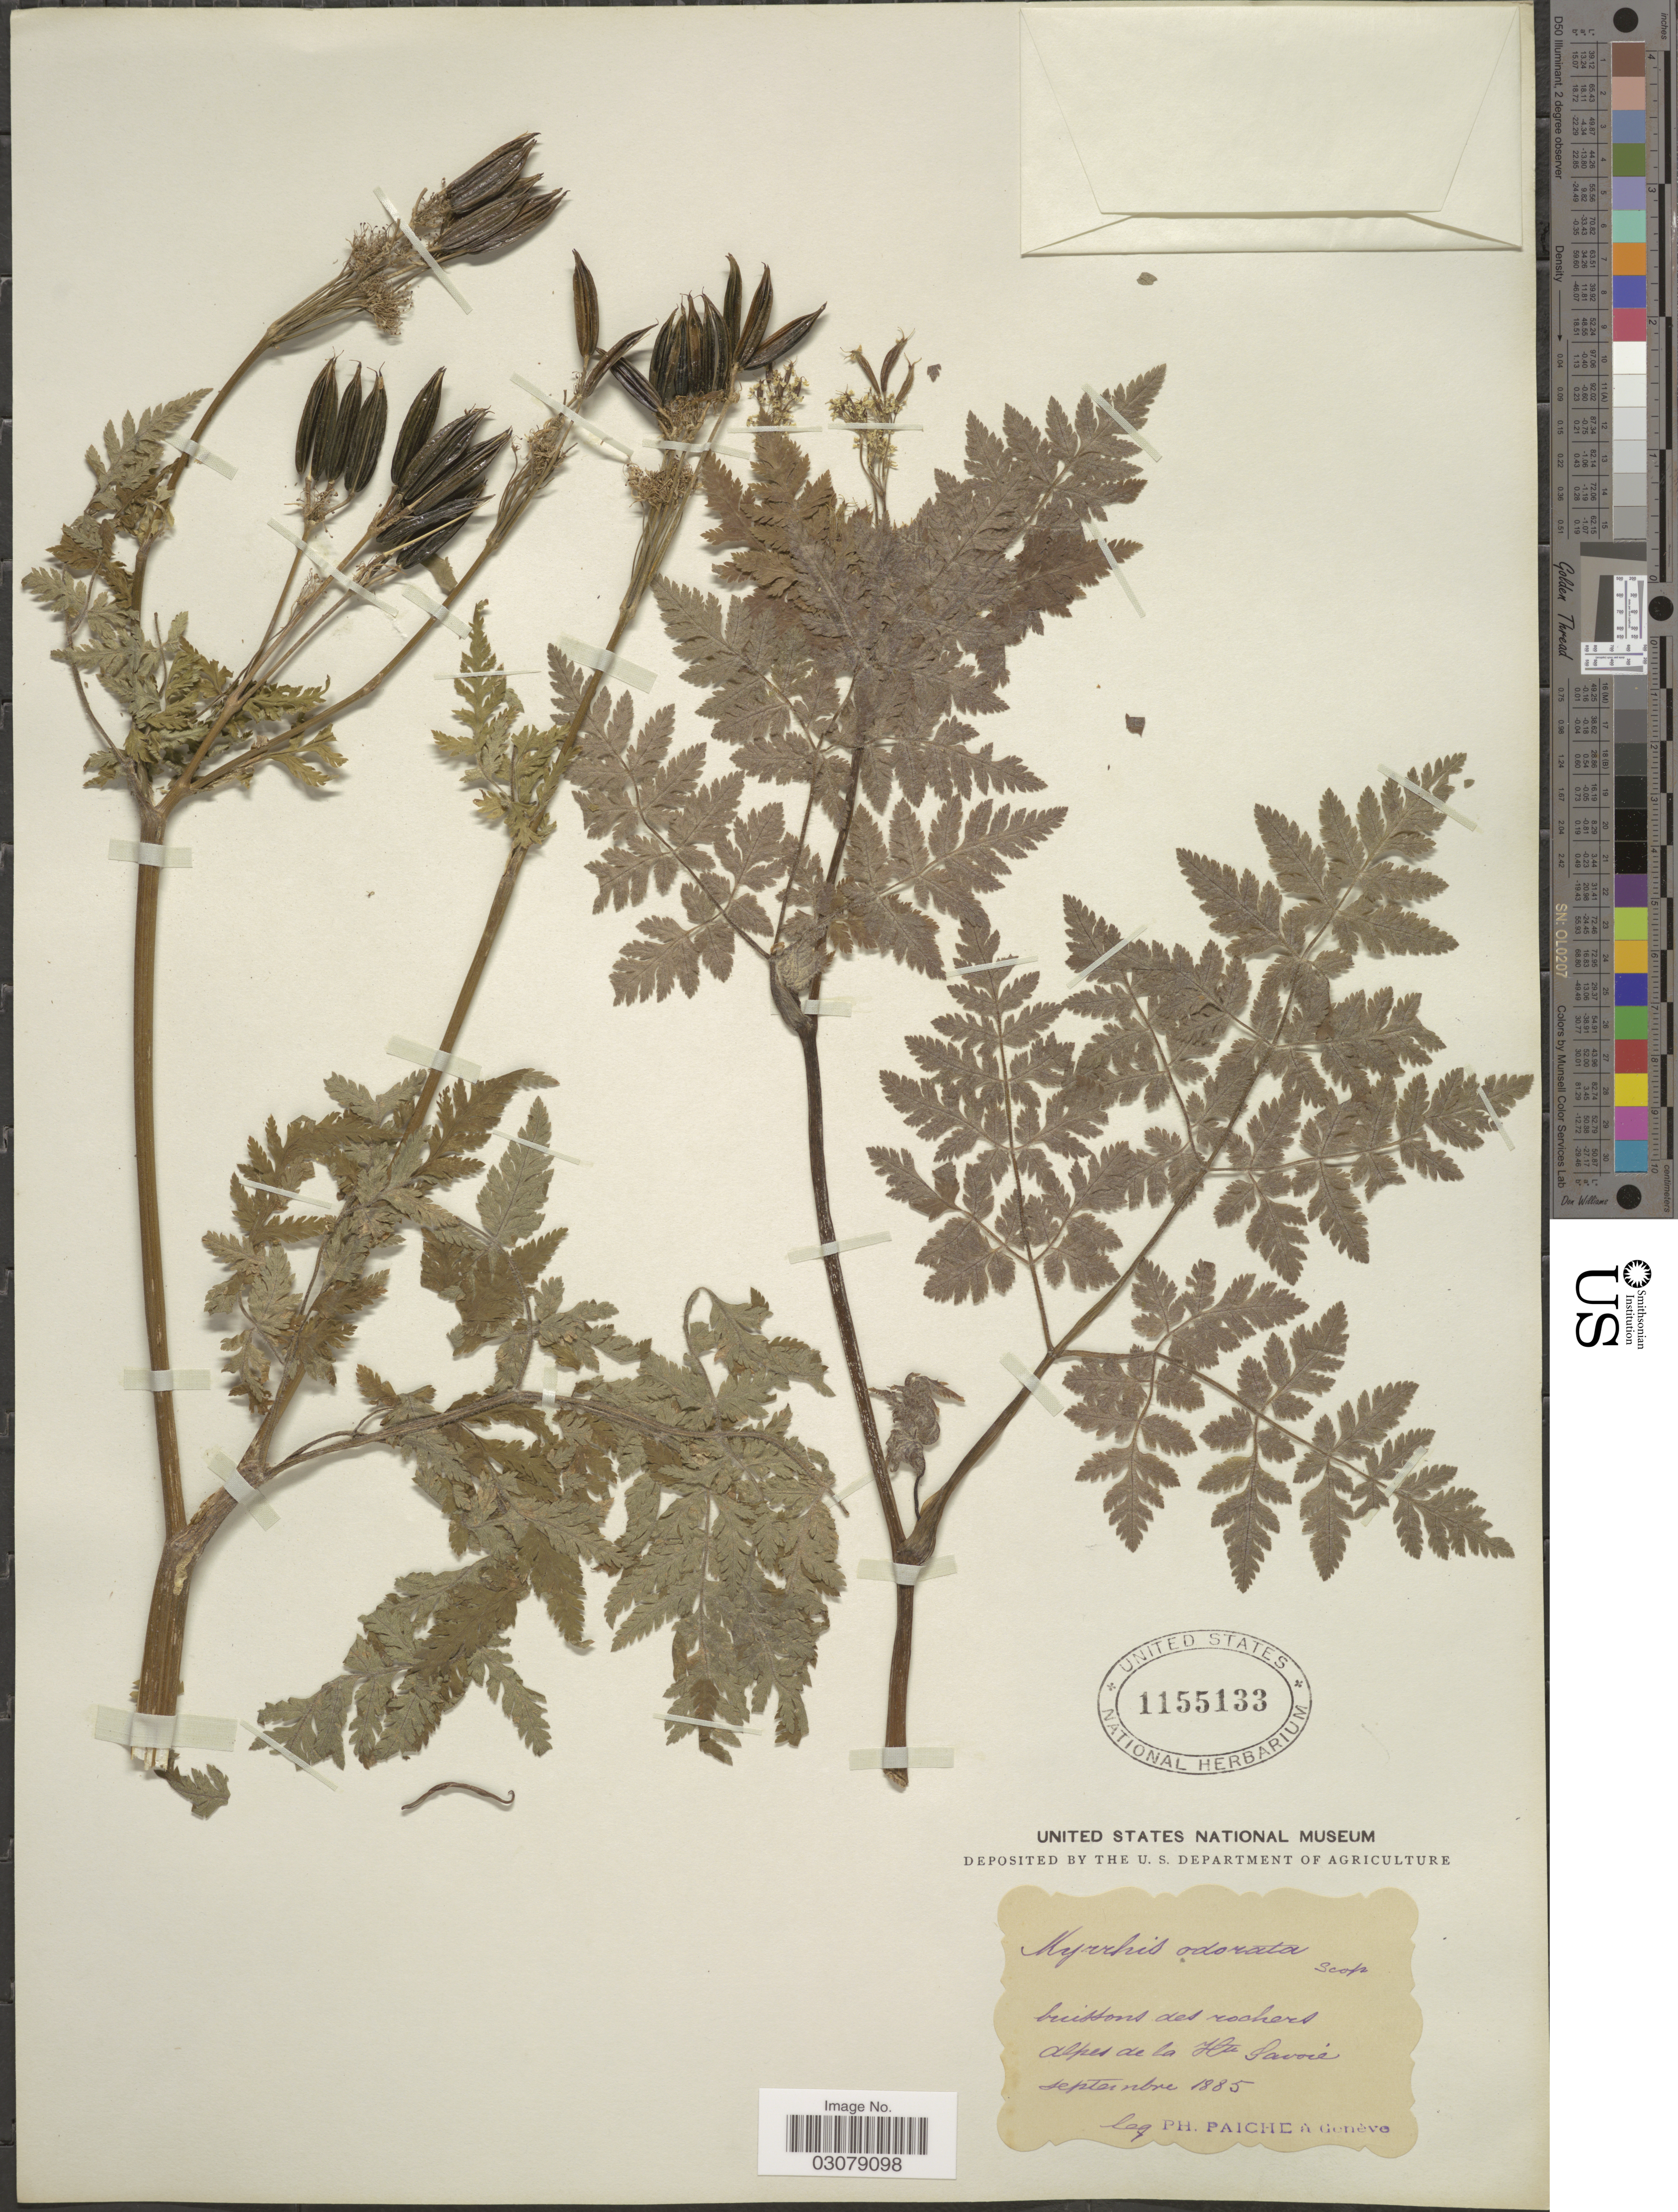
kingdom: Plantae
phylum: Tracheophyta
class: Magnoliopsida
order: Apiales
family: Apiaceae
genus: Myrrhis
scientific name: Myrrhis odorata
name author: (L.) Scop.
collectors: P. Paiche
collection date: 1885-09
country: Switzerland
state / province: Genève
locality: Alpes de la Hte Savoie.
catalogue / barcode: US 1155133